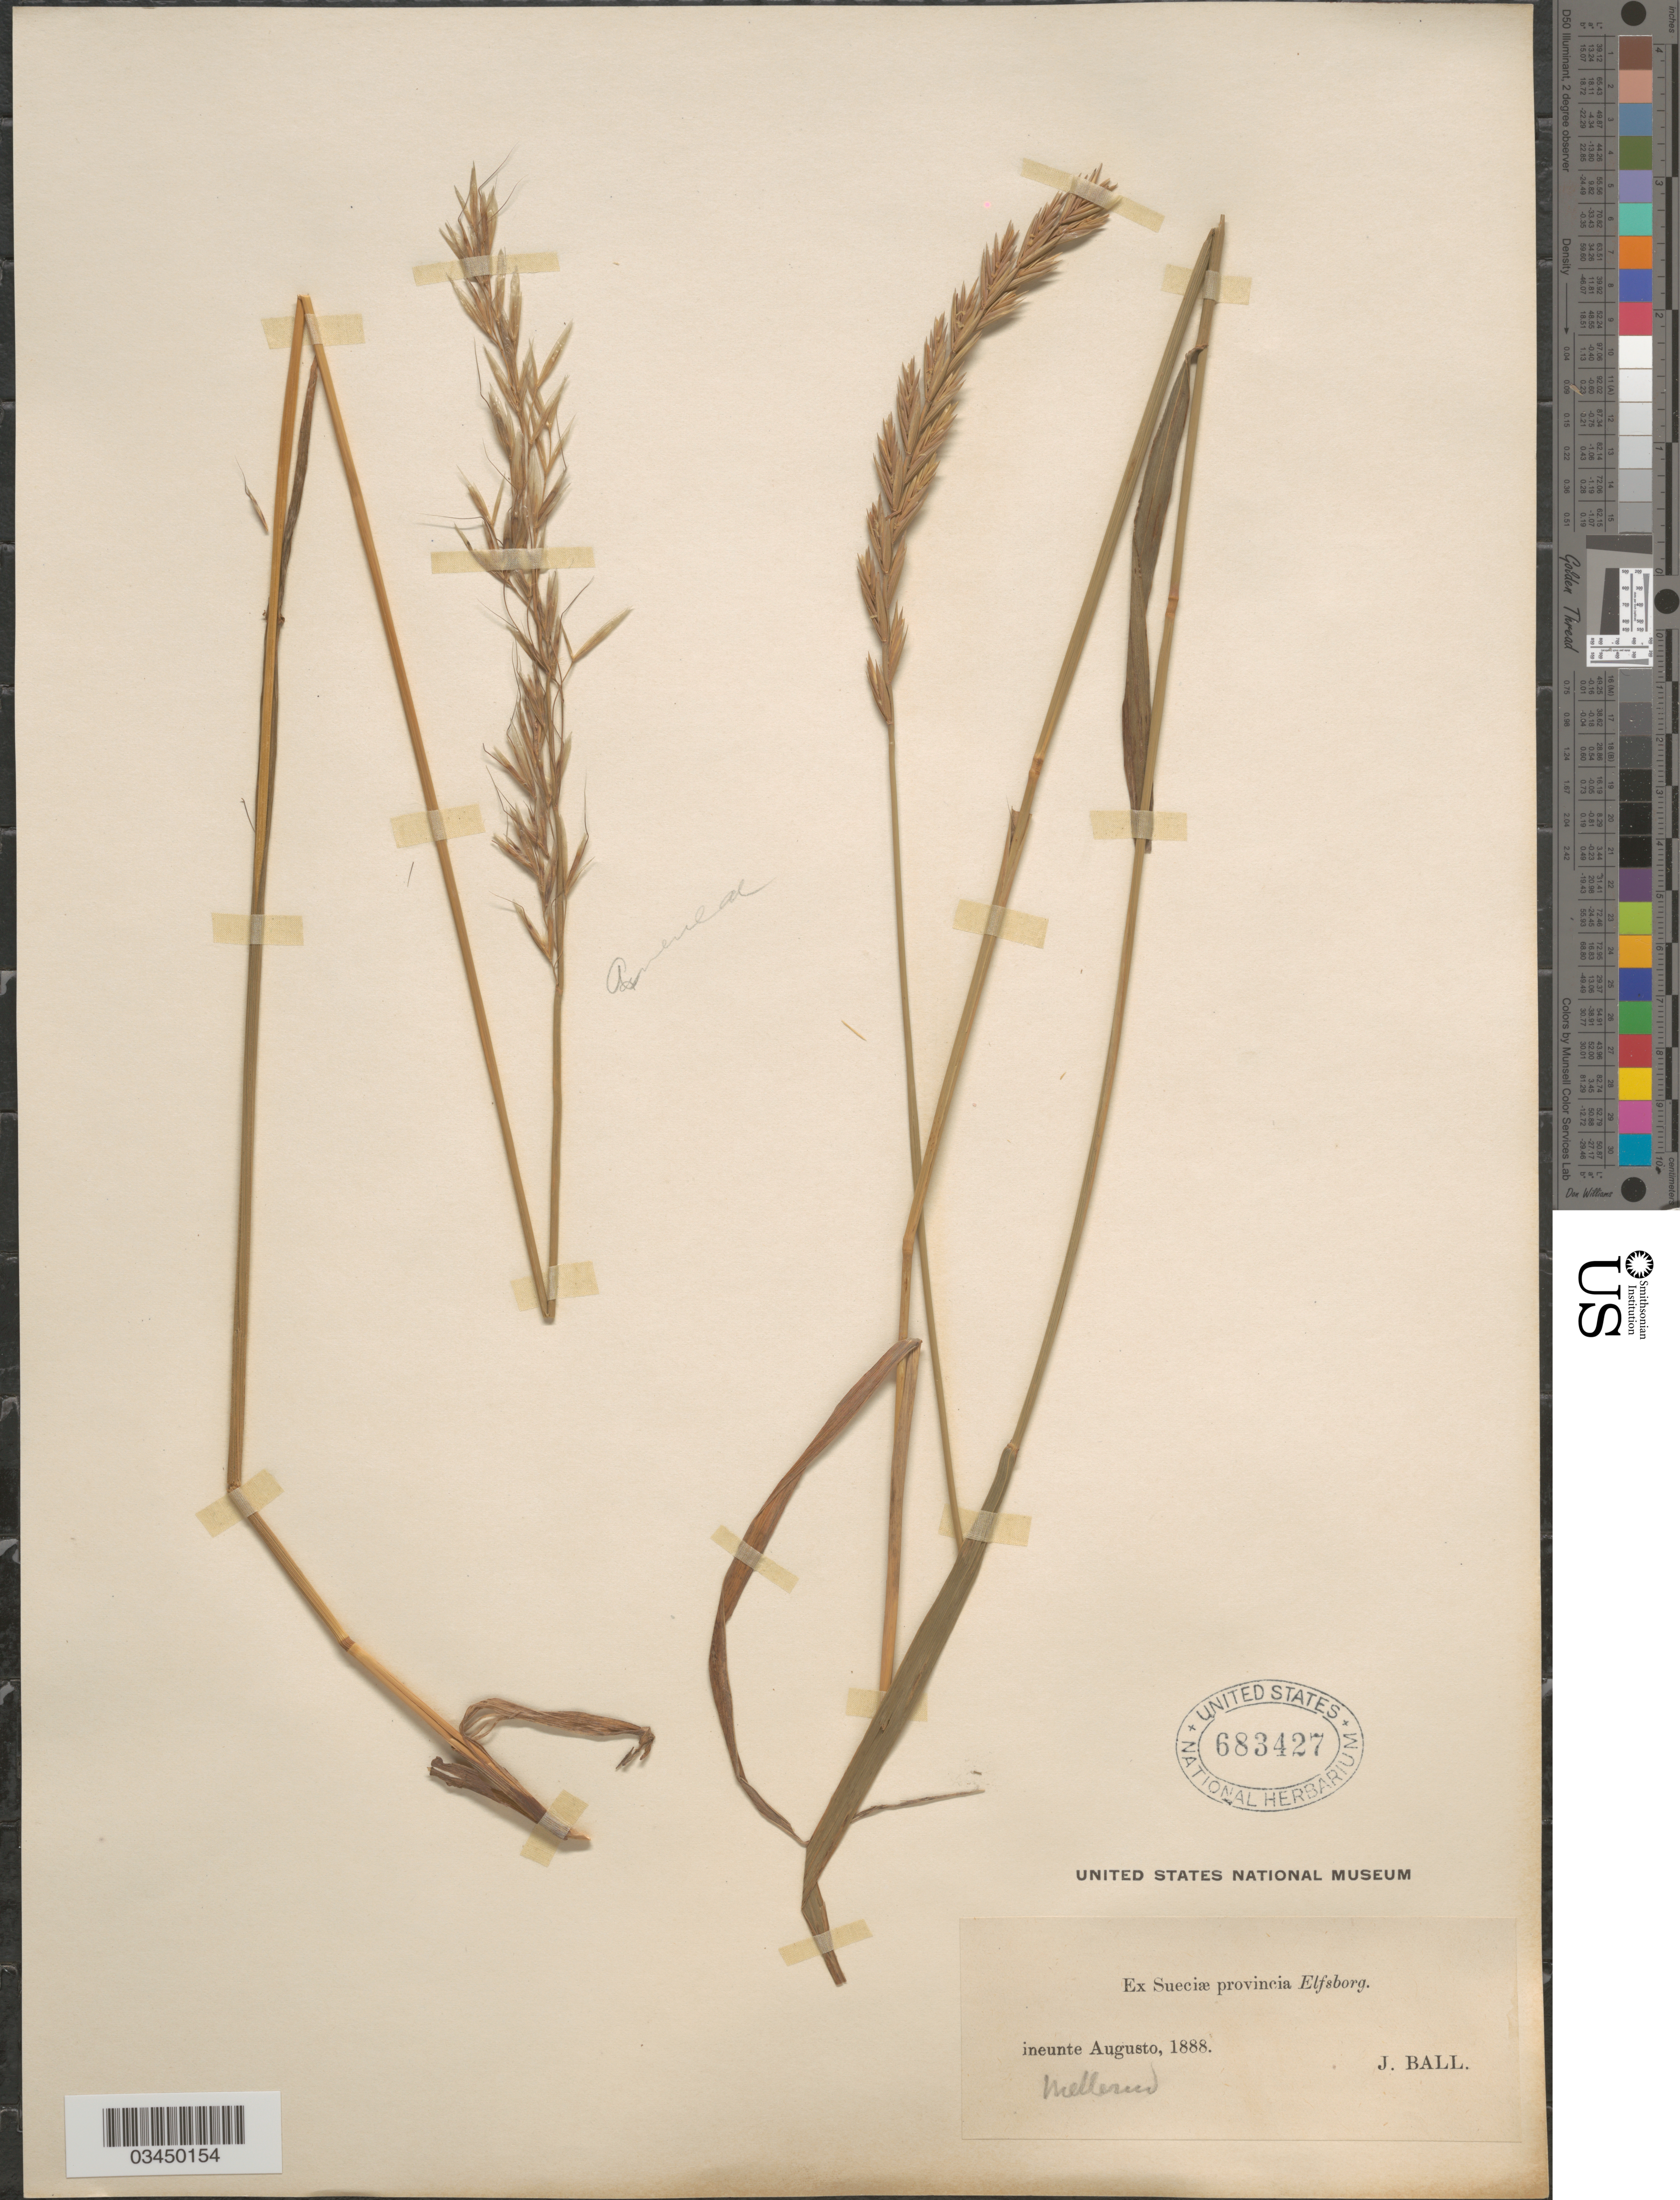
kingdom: Plantae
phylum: Tracheophyta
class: Liliopsida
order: Poales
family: Poaceae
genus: Elymus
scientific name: Elymus sp.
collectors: J. Ball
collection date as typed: ineunte Augusto, 1888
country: Sweden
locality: Ex Sueciæ provincia Elfsborg. Mellerud.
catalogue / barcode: US 683427